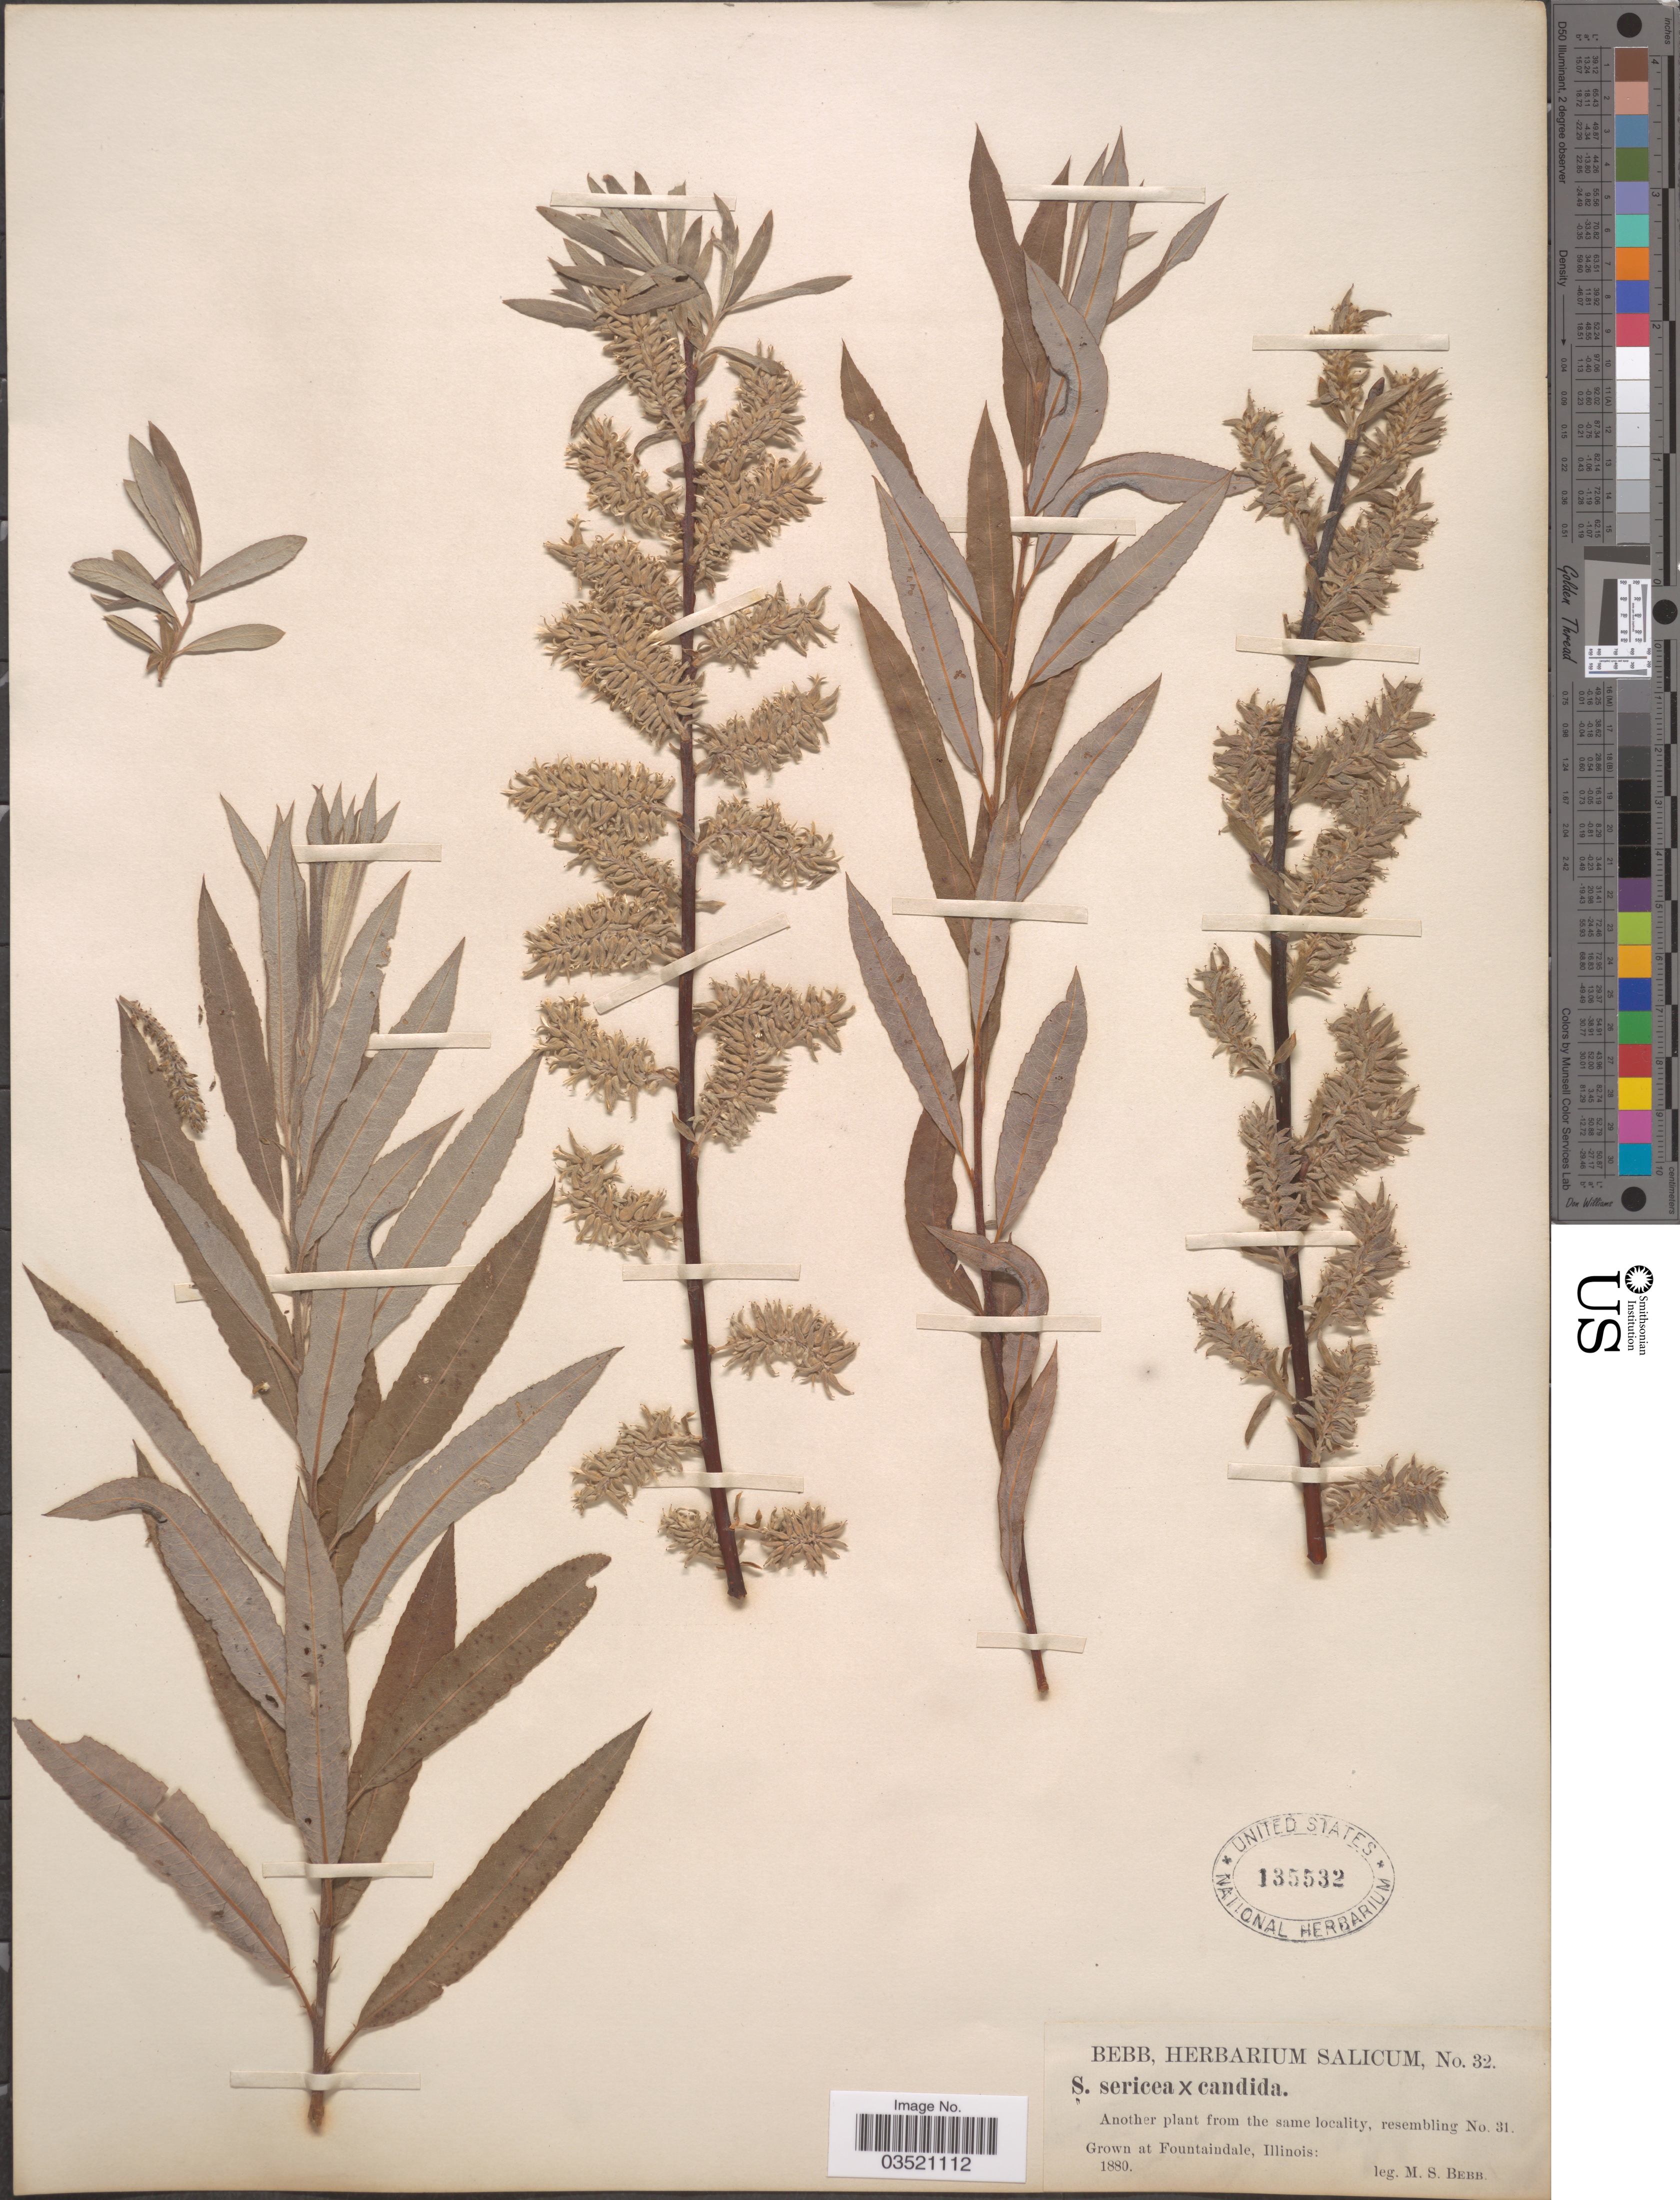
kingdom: Plantae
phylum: Tracheophyta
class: Magnoliopsida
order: Malpighiales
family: Salicaceae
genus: Salix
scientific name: Salix sericea x S. candida Flüggé ex Willd.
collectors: M. Bebb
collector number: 32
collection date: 1880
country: United States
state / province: Illinois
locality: Grown at Fountaindale.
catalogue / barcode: US 135532